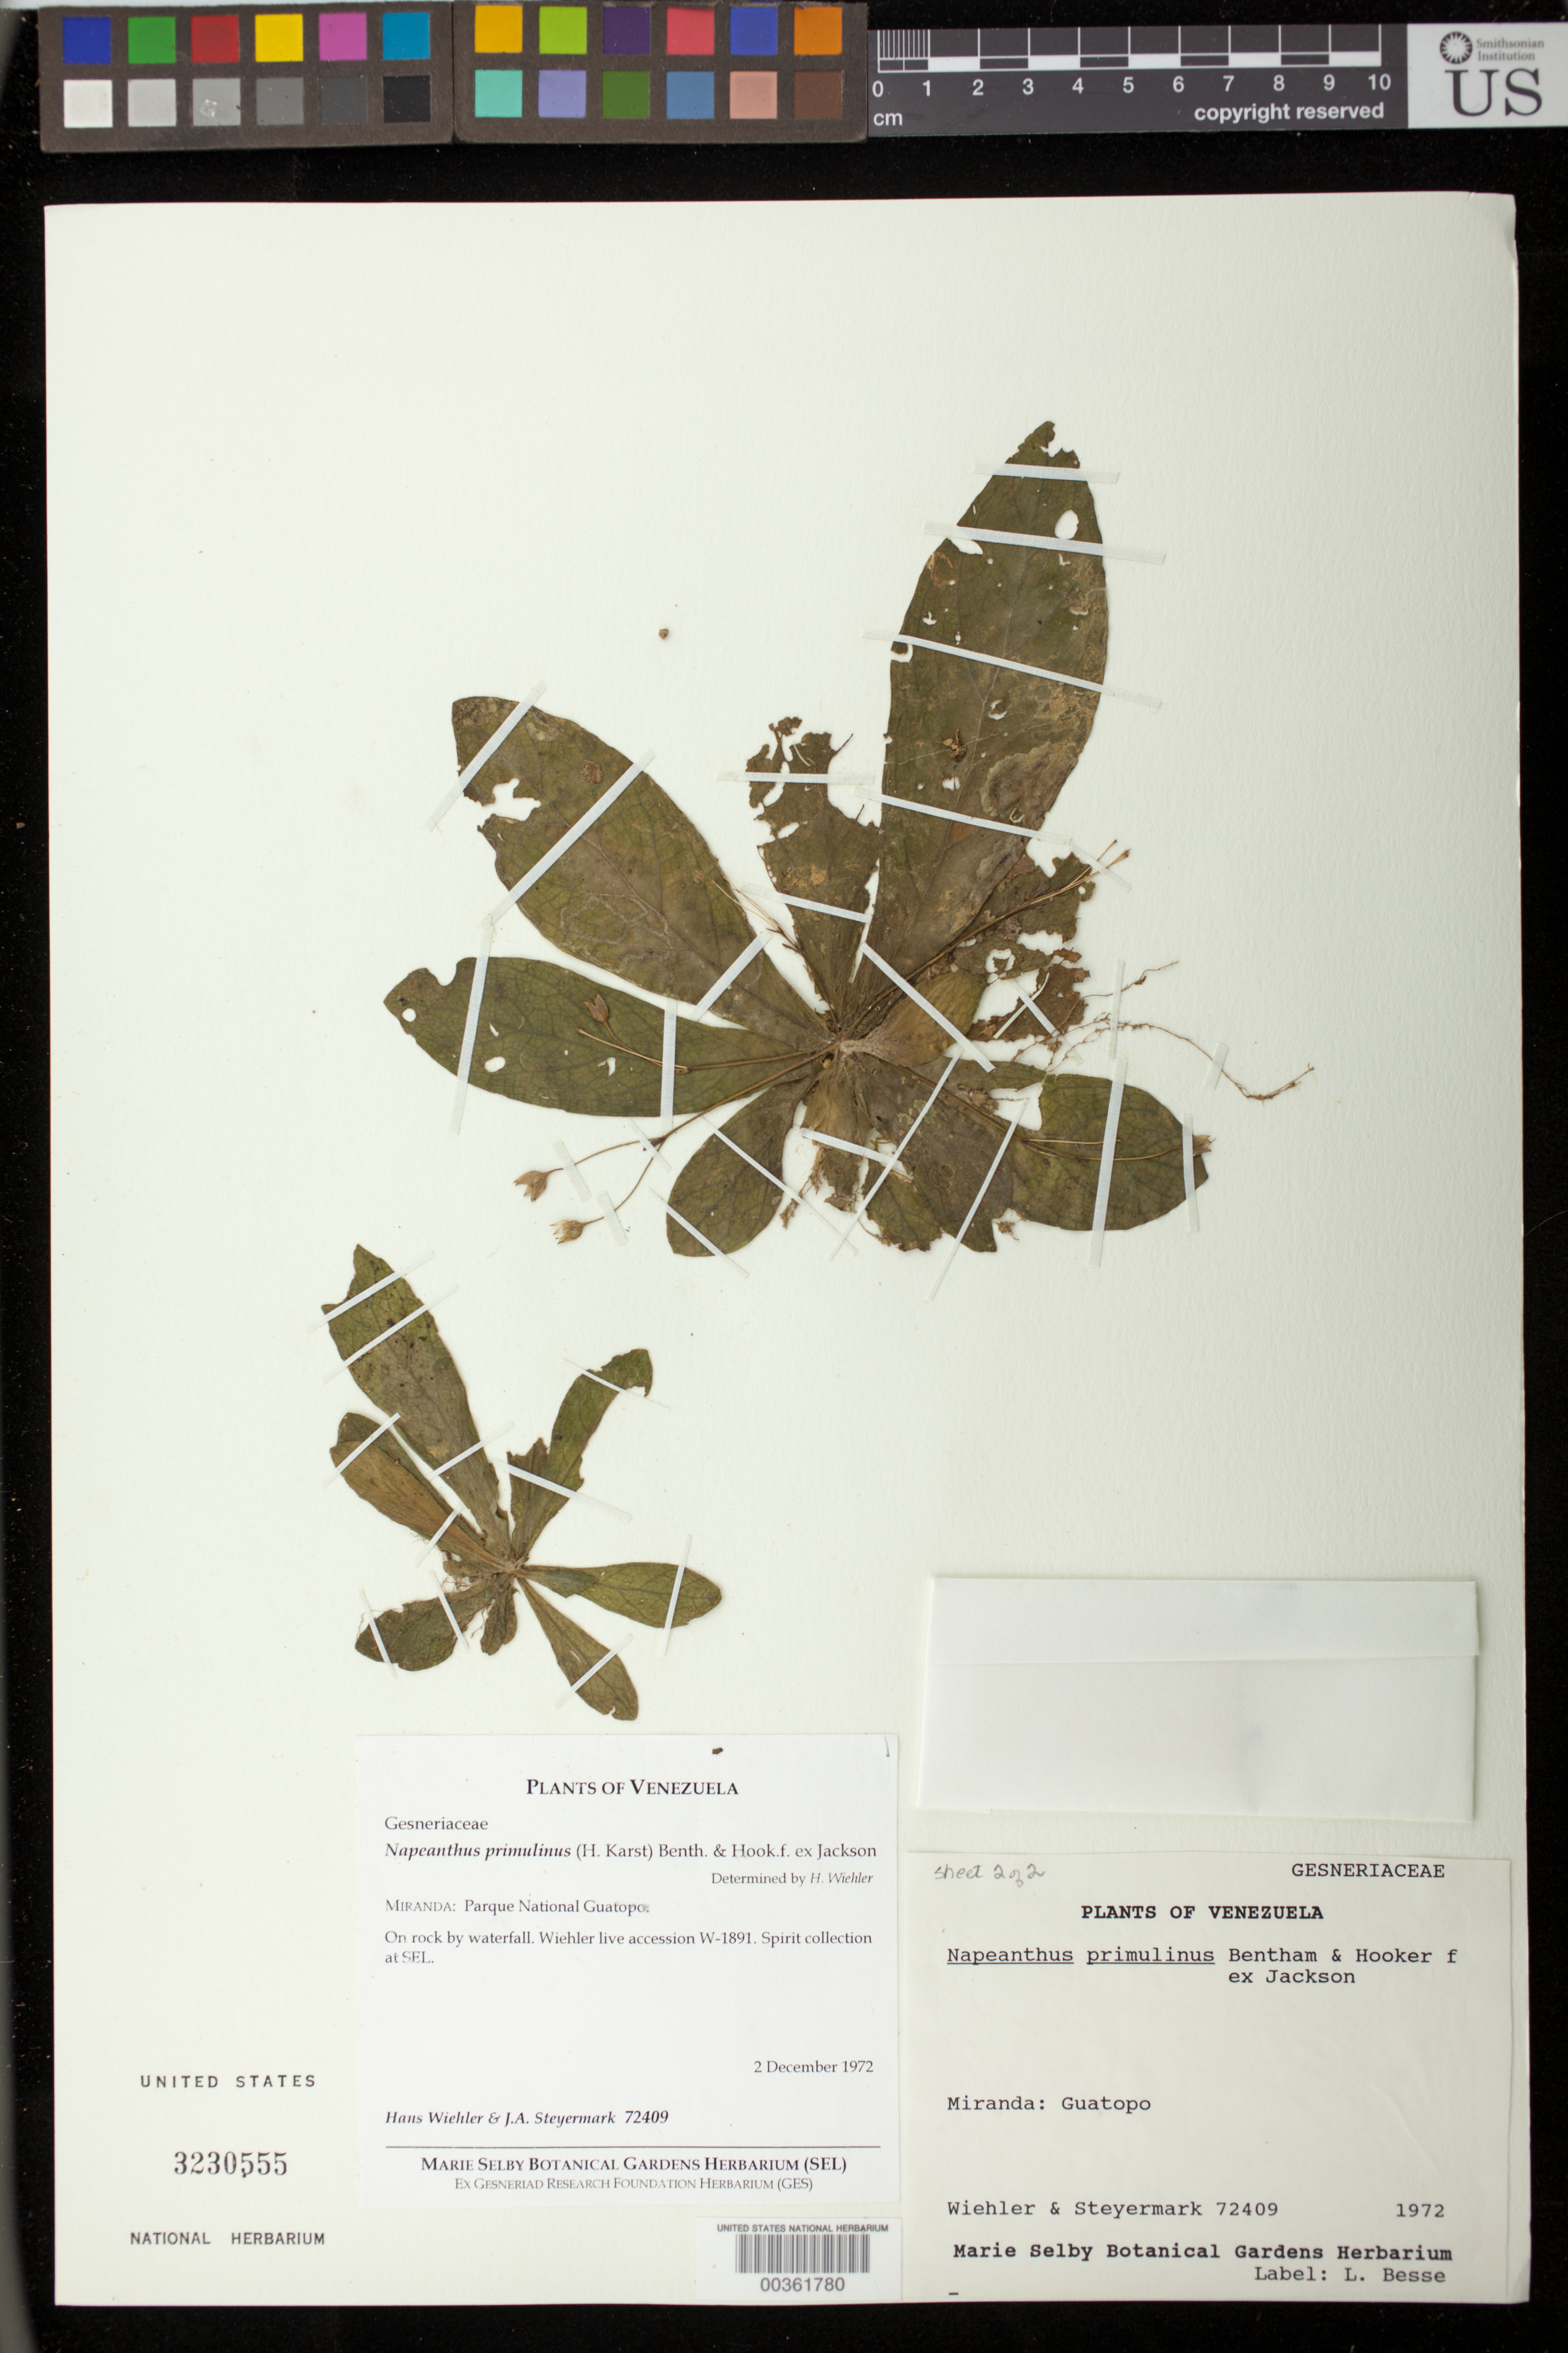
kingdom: Plantae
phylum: Tracheophyta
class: Magnoliopsida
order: Lamiales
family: Gesneriaceae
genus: Napeanthus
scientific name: Napeanthus primulinus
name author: (H. Karst.) Benth. & Hook. f. ex Jacks.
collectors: H. J. Wiehler & J. Steyermark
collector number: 72409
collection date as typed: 02 Dec 1972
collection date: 1972-12-02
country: Venezuela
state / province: Miranda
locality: Parque National Guatopo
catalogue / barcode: US 3230555